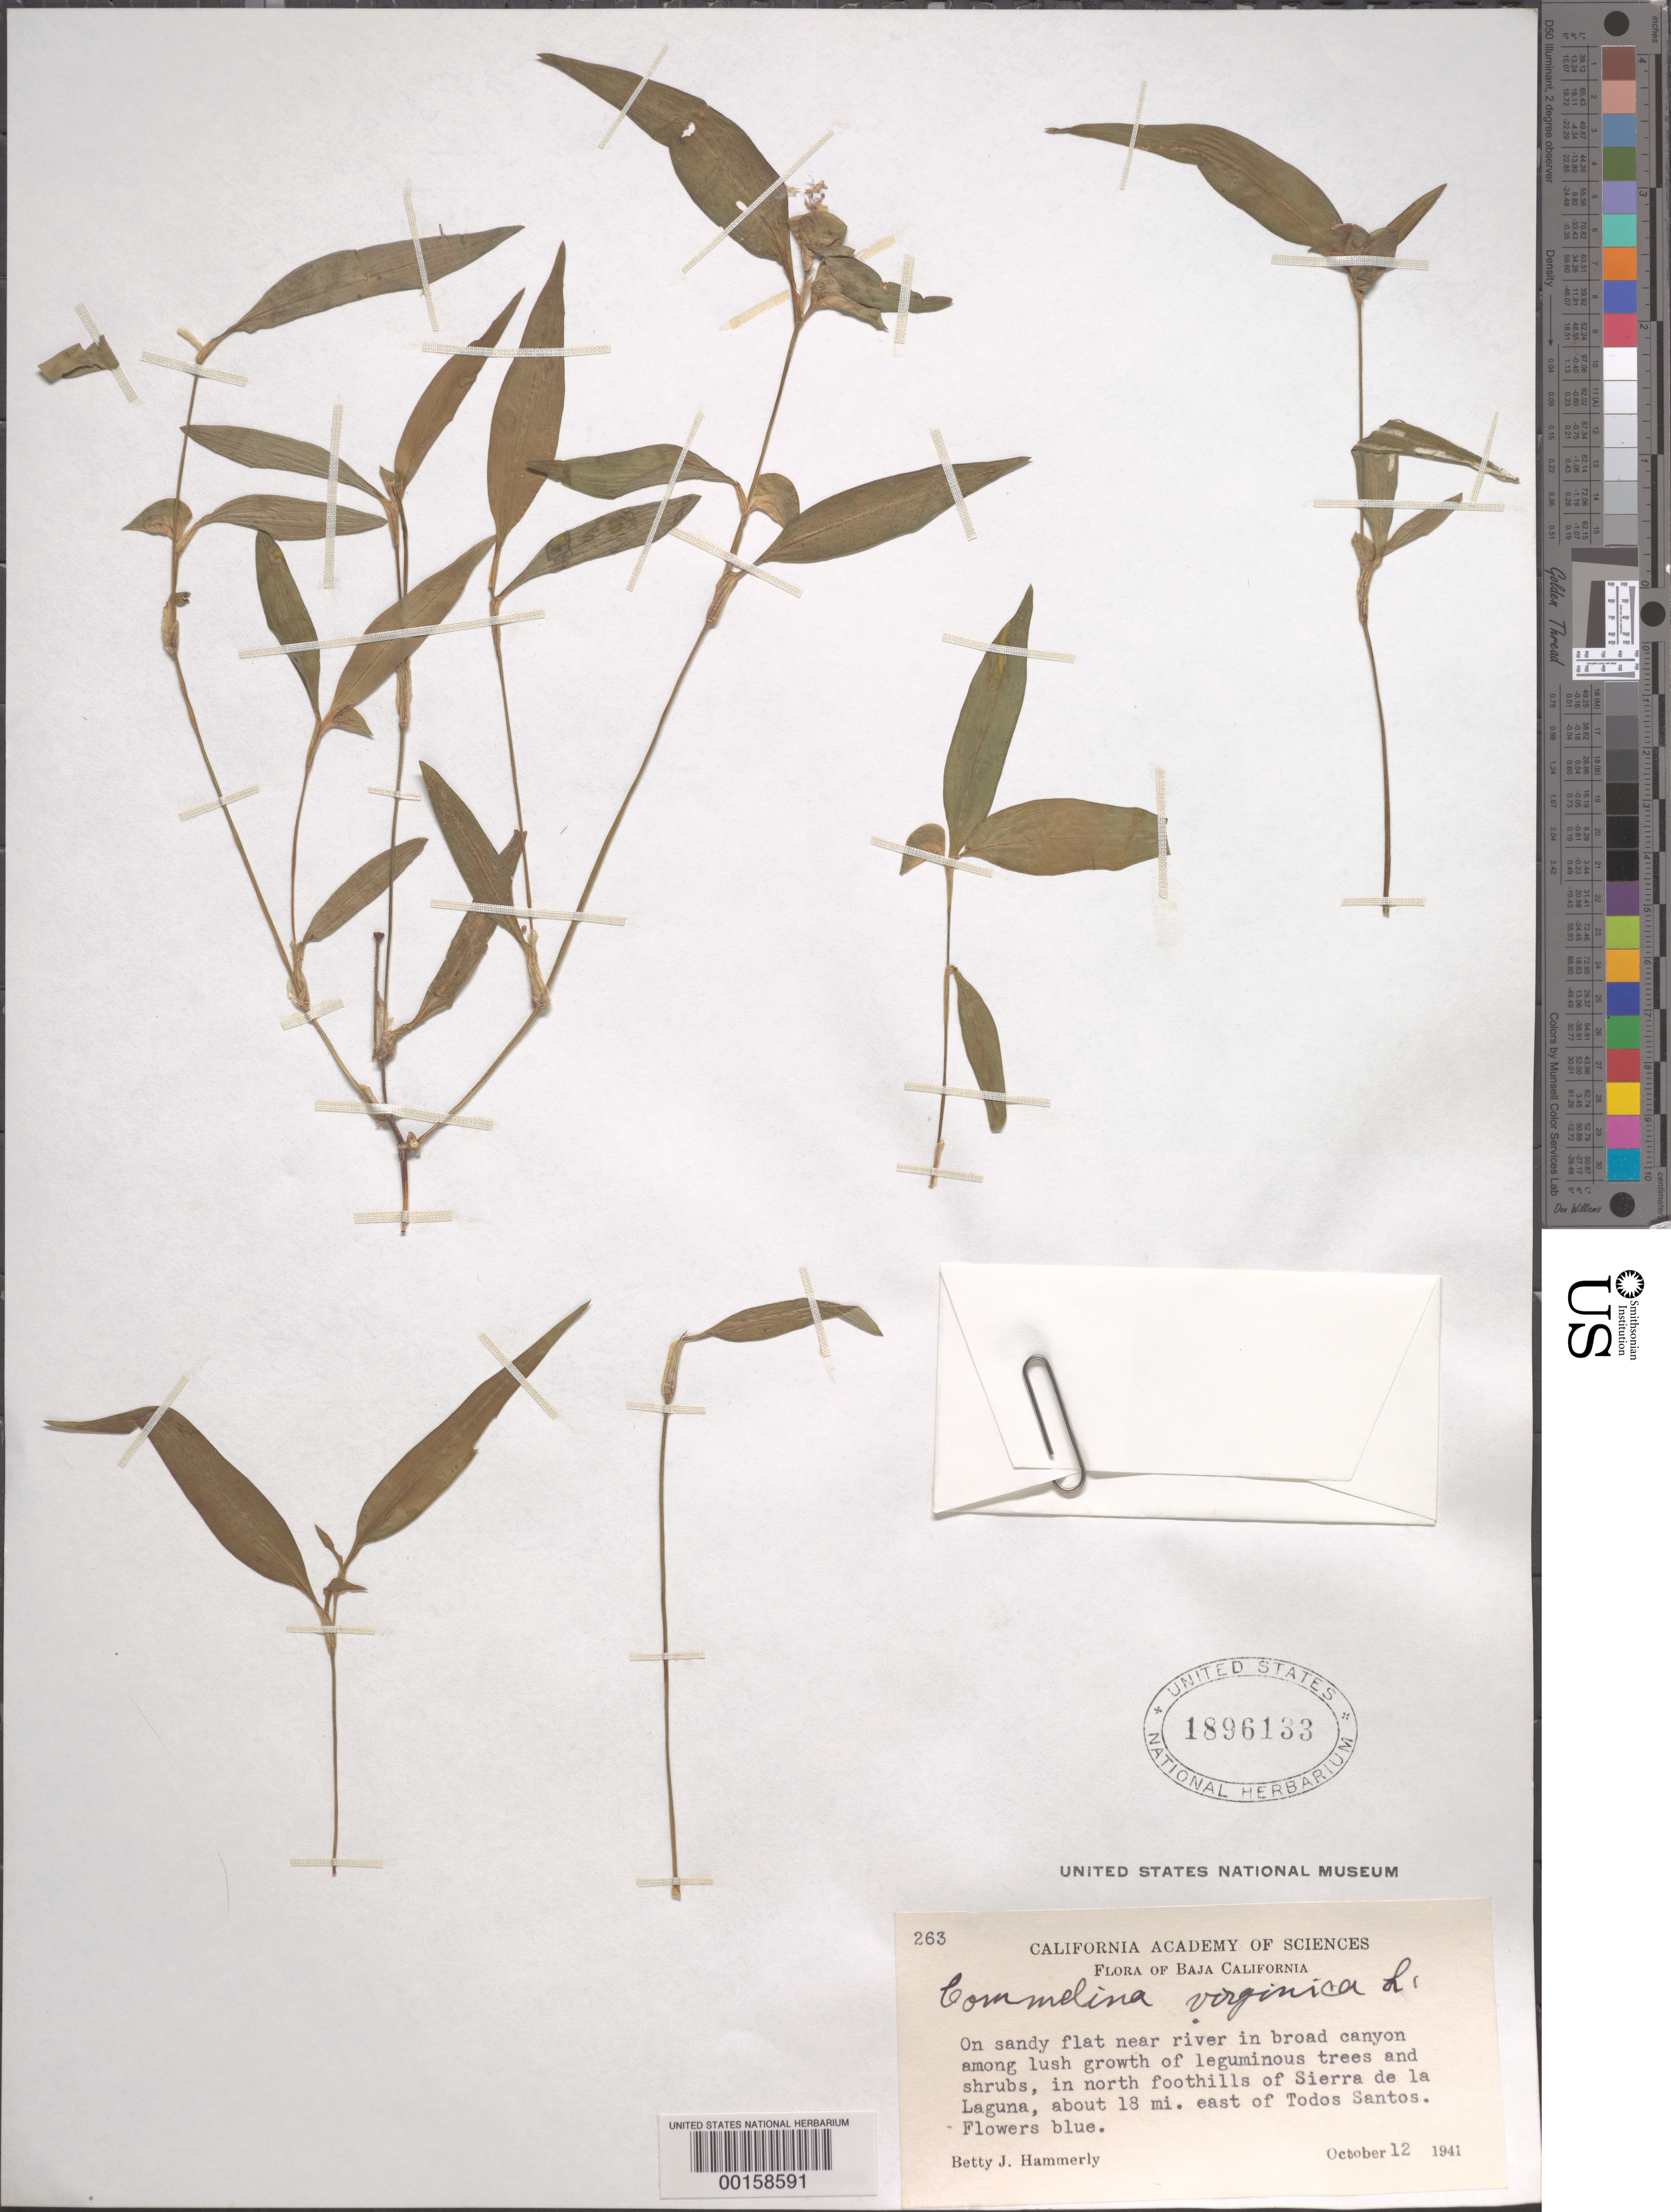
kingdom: Plantae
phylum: Tracheophyta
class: Liliopsida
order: Commelinales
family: Commelinaceae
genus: Commelina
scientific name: Commelina erecta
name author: L.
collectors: B. J. Hammerly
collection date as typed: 12 Oct 1941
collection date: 1941-10-12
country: Mexico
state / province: Baja California Sur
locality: Sierra de la laguna; E of Todos Santos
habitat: Sandy soil; near river in foothills.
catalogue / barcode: US 1896133